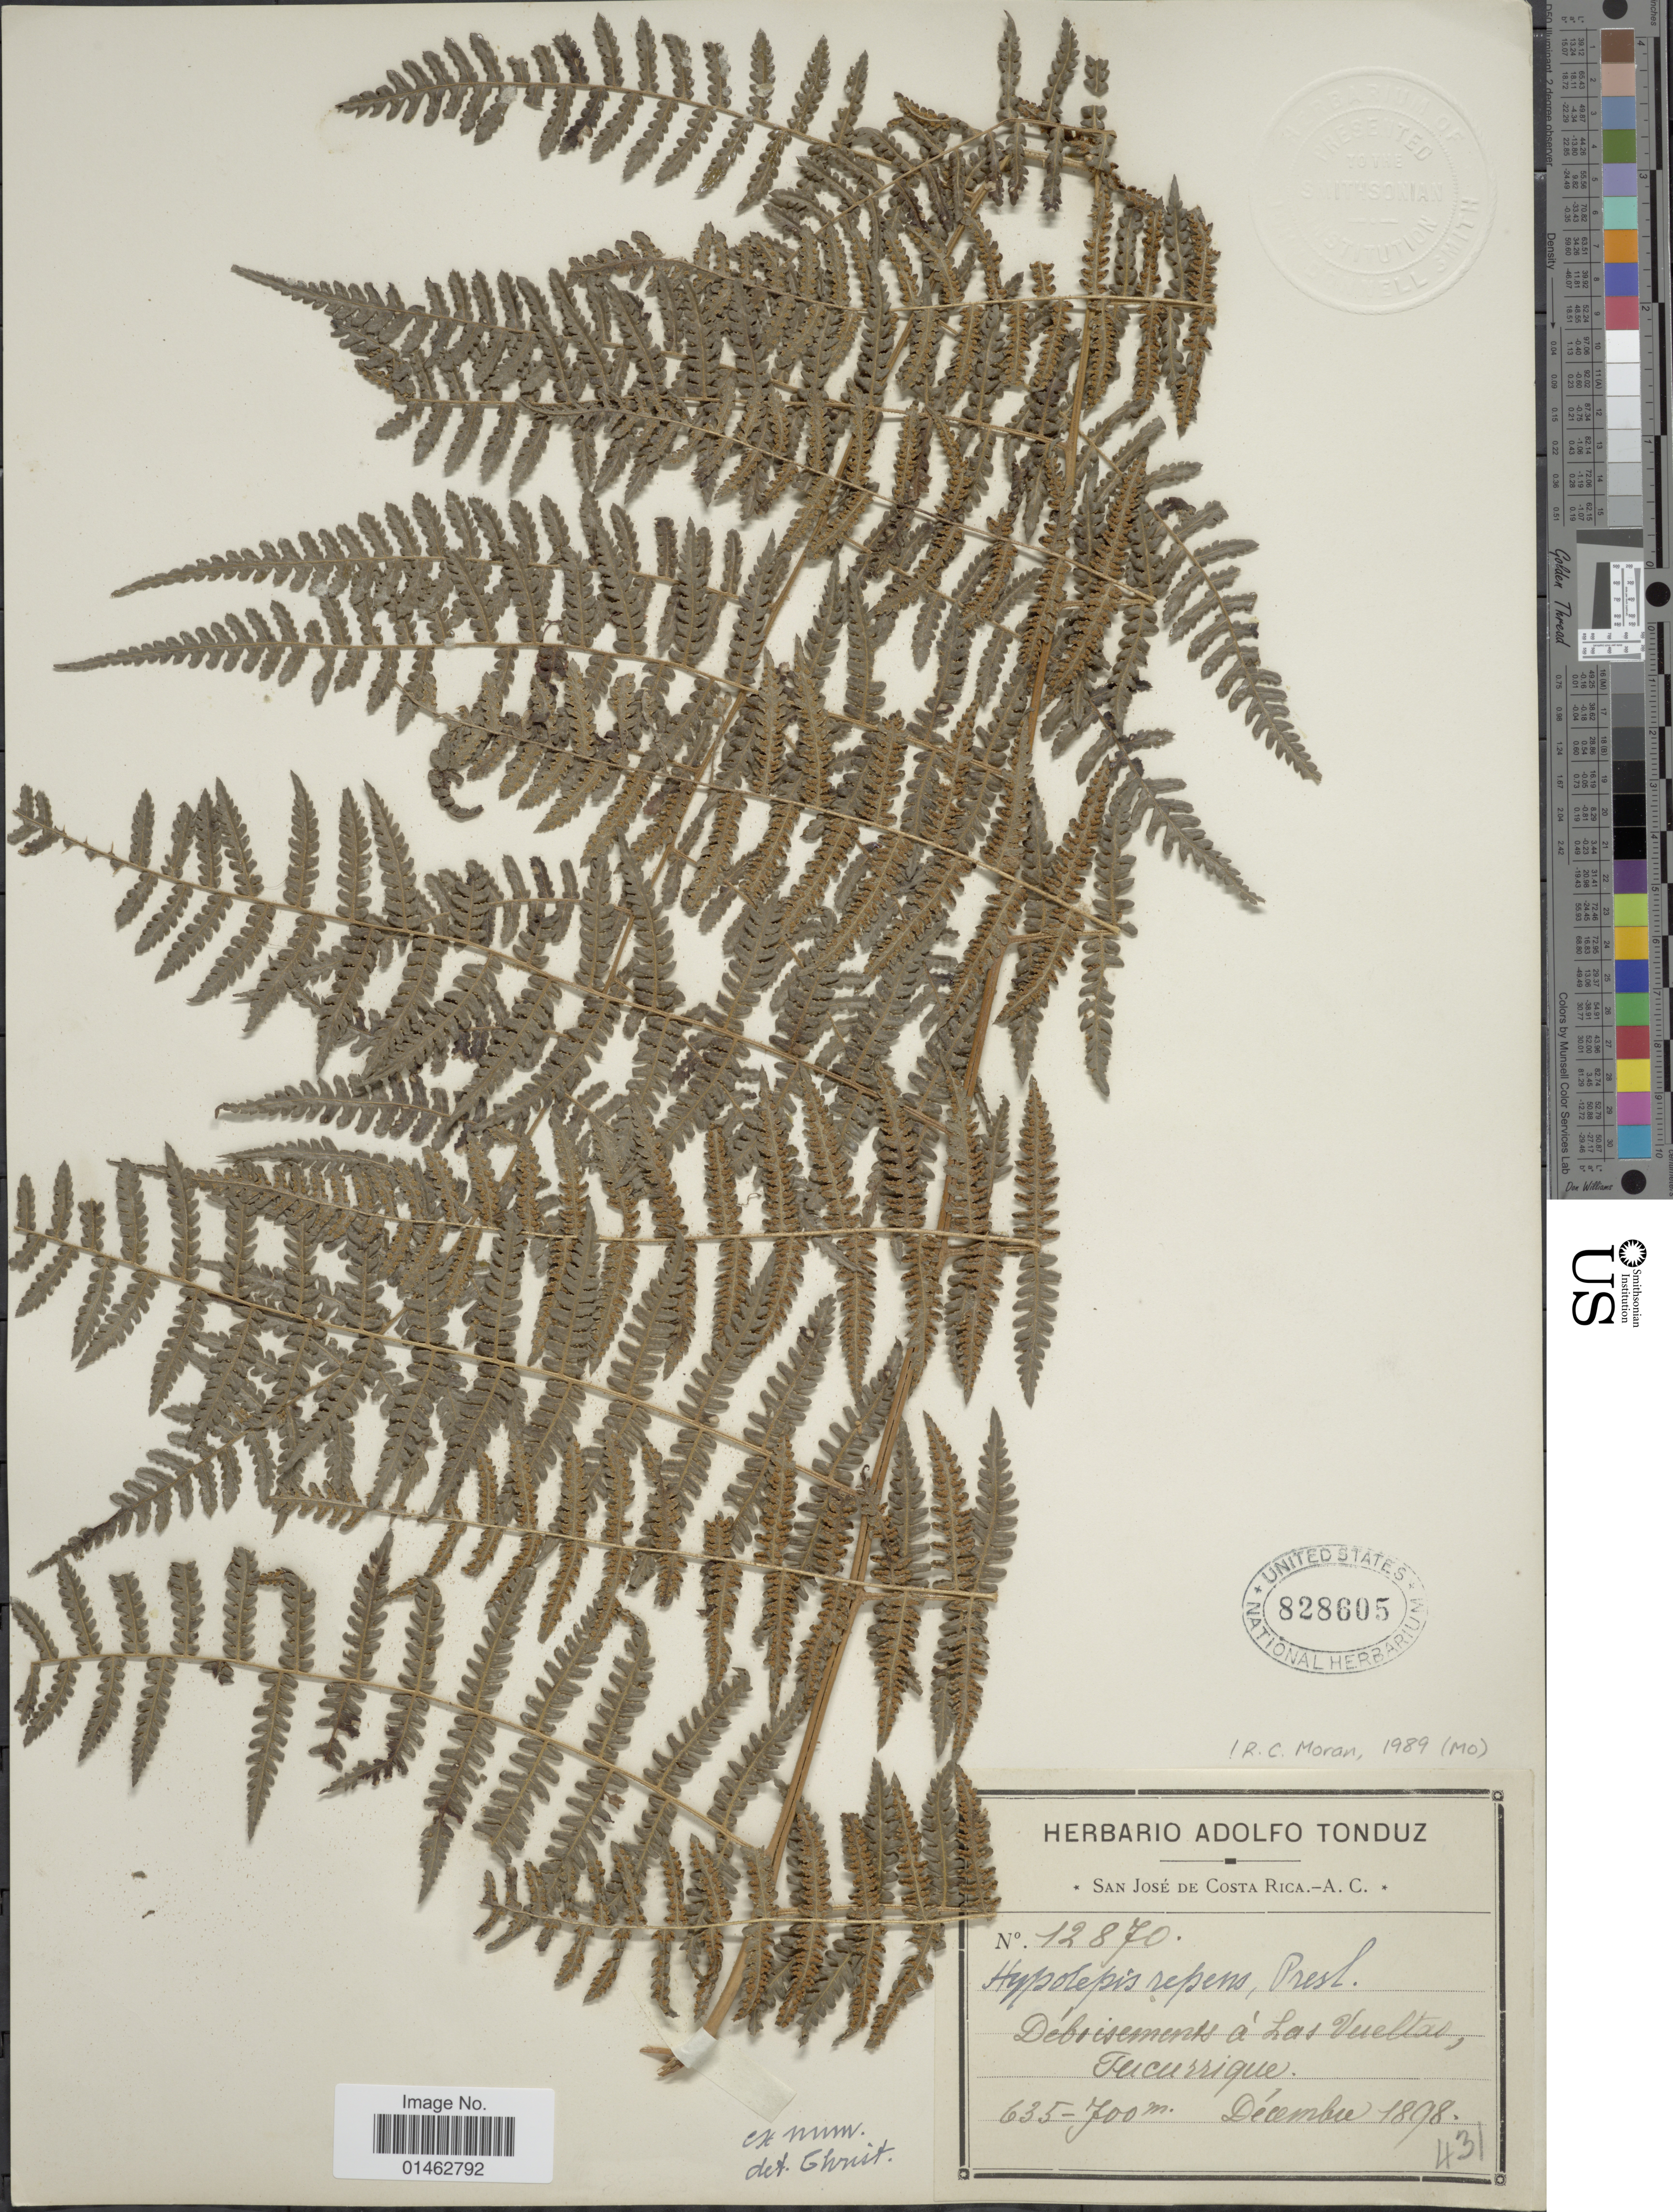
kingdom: Plantae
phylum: Tracheophyta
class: Polypodiopsida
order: Polypodiales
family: Dennstaedtiaceae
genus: Hypolepis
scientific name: Hypolepis repens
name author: (L.) C. Presl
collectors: ex Herb. Adolfo Tonduz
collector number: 12870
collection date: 1898-12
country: Costa Rica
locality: Deboisements a Las Vueltas, Tucurrique.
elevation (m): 635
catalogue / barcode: US 828605